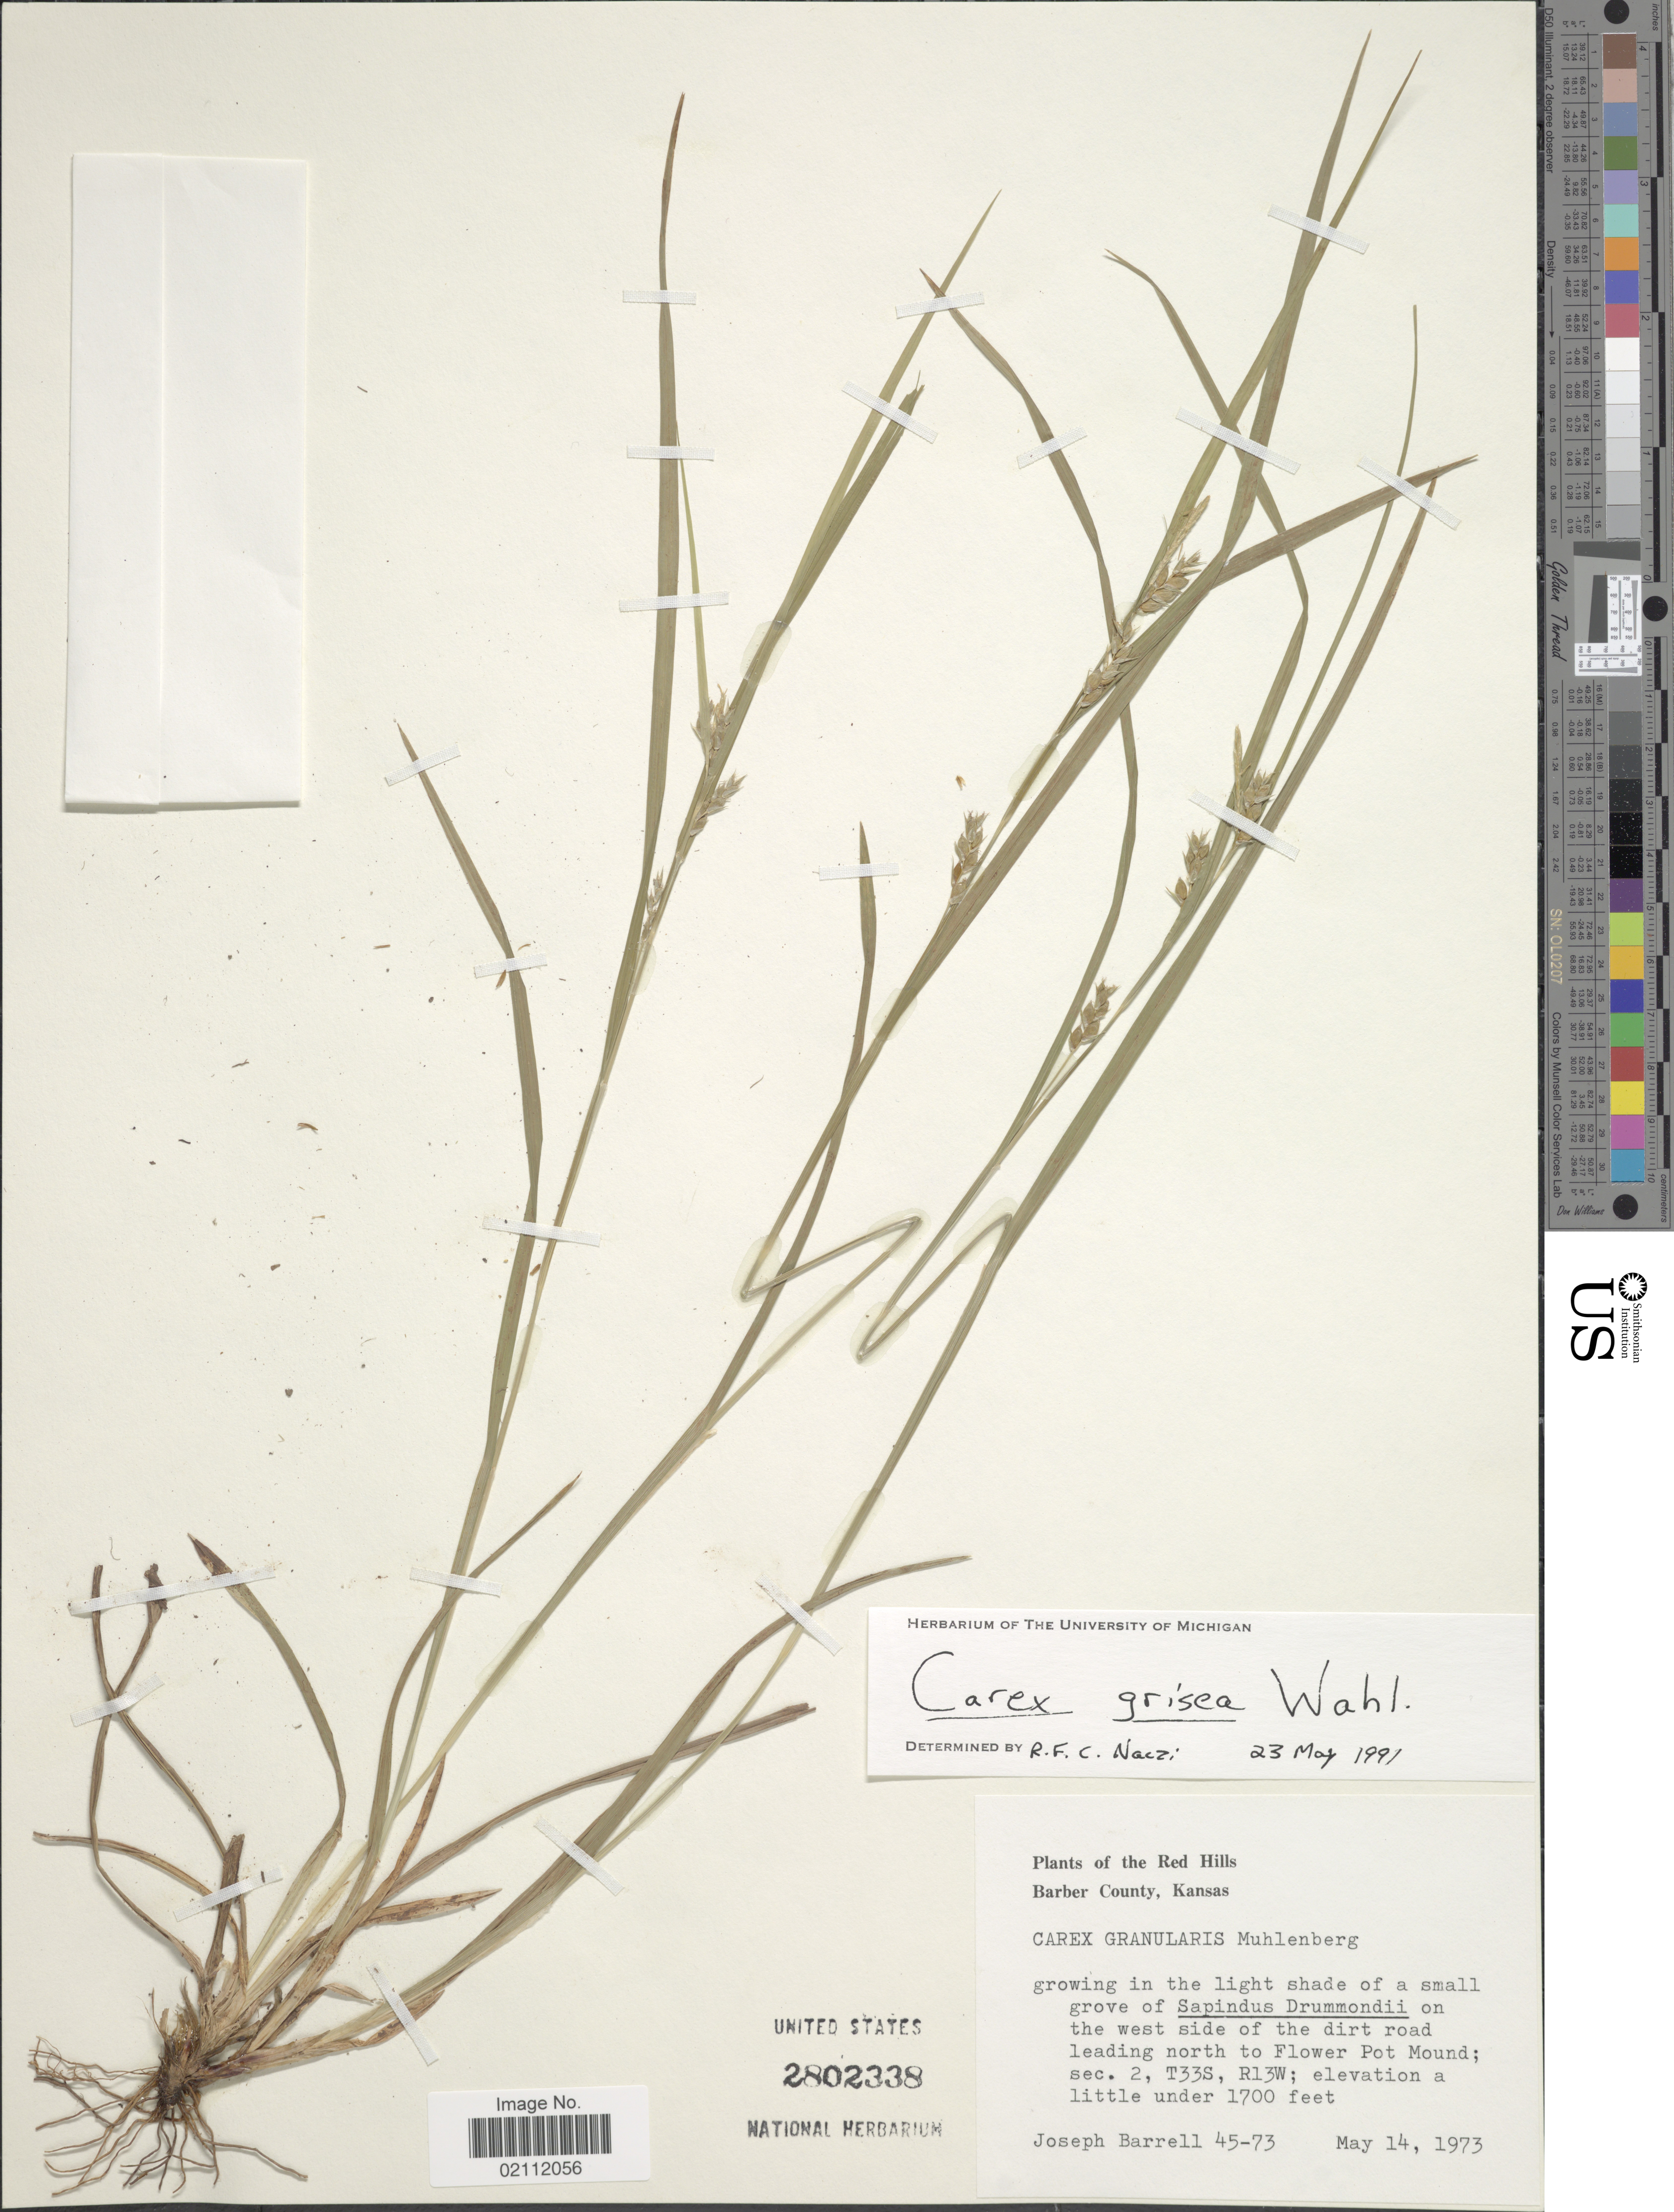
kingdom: Plantae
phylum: Tracheophyta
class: Liliopsida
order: Poales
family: Cyperaceae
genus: Carex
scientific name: Carex grisea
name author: Wahlenb.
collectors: J. Barrell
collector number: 45-73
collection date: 1973-05-14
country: United States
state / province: Kansas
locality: Red Hill, Barber County. west side of the dirt road leading north to Flower Pot Mound; sec. 2, T33S, R13W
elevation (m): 518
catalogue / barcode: US 2802338